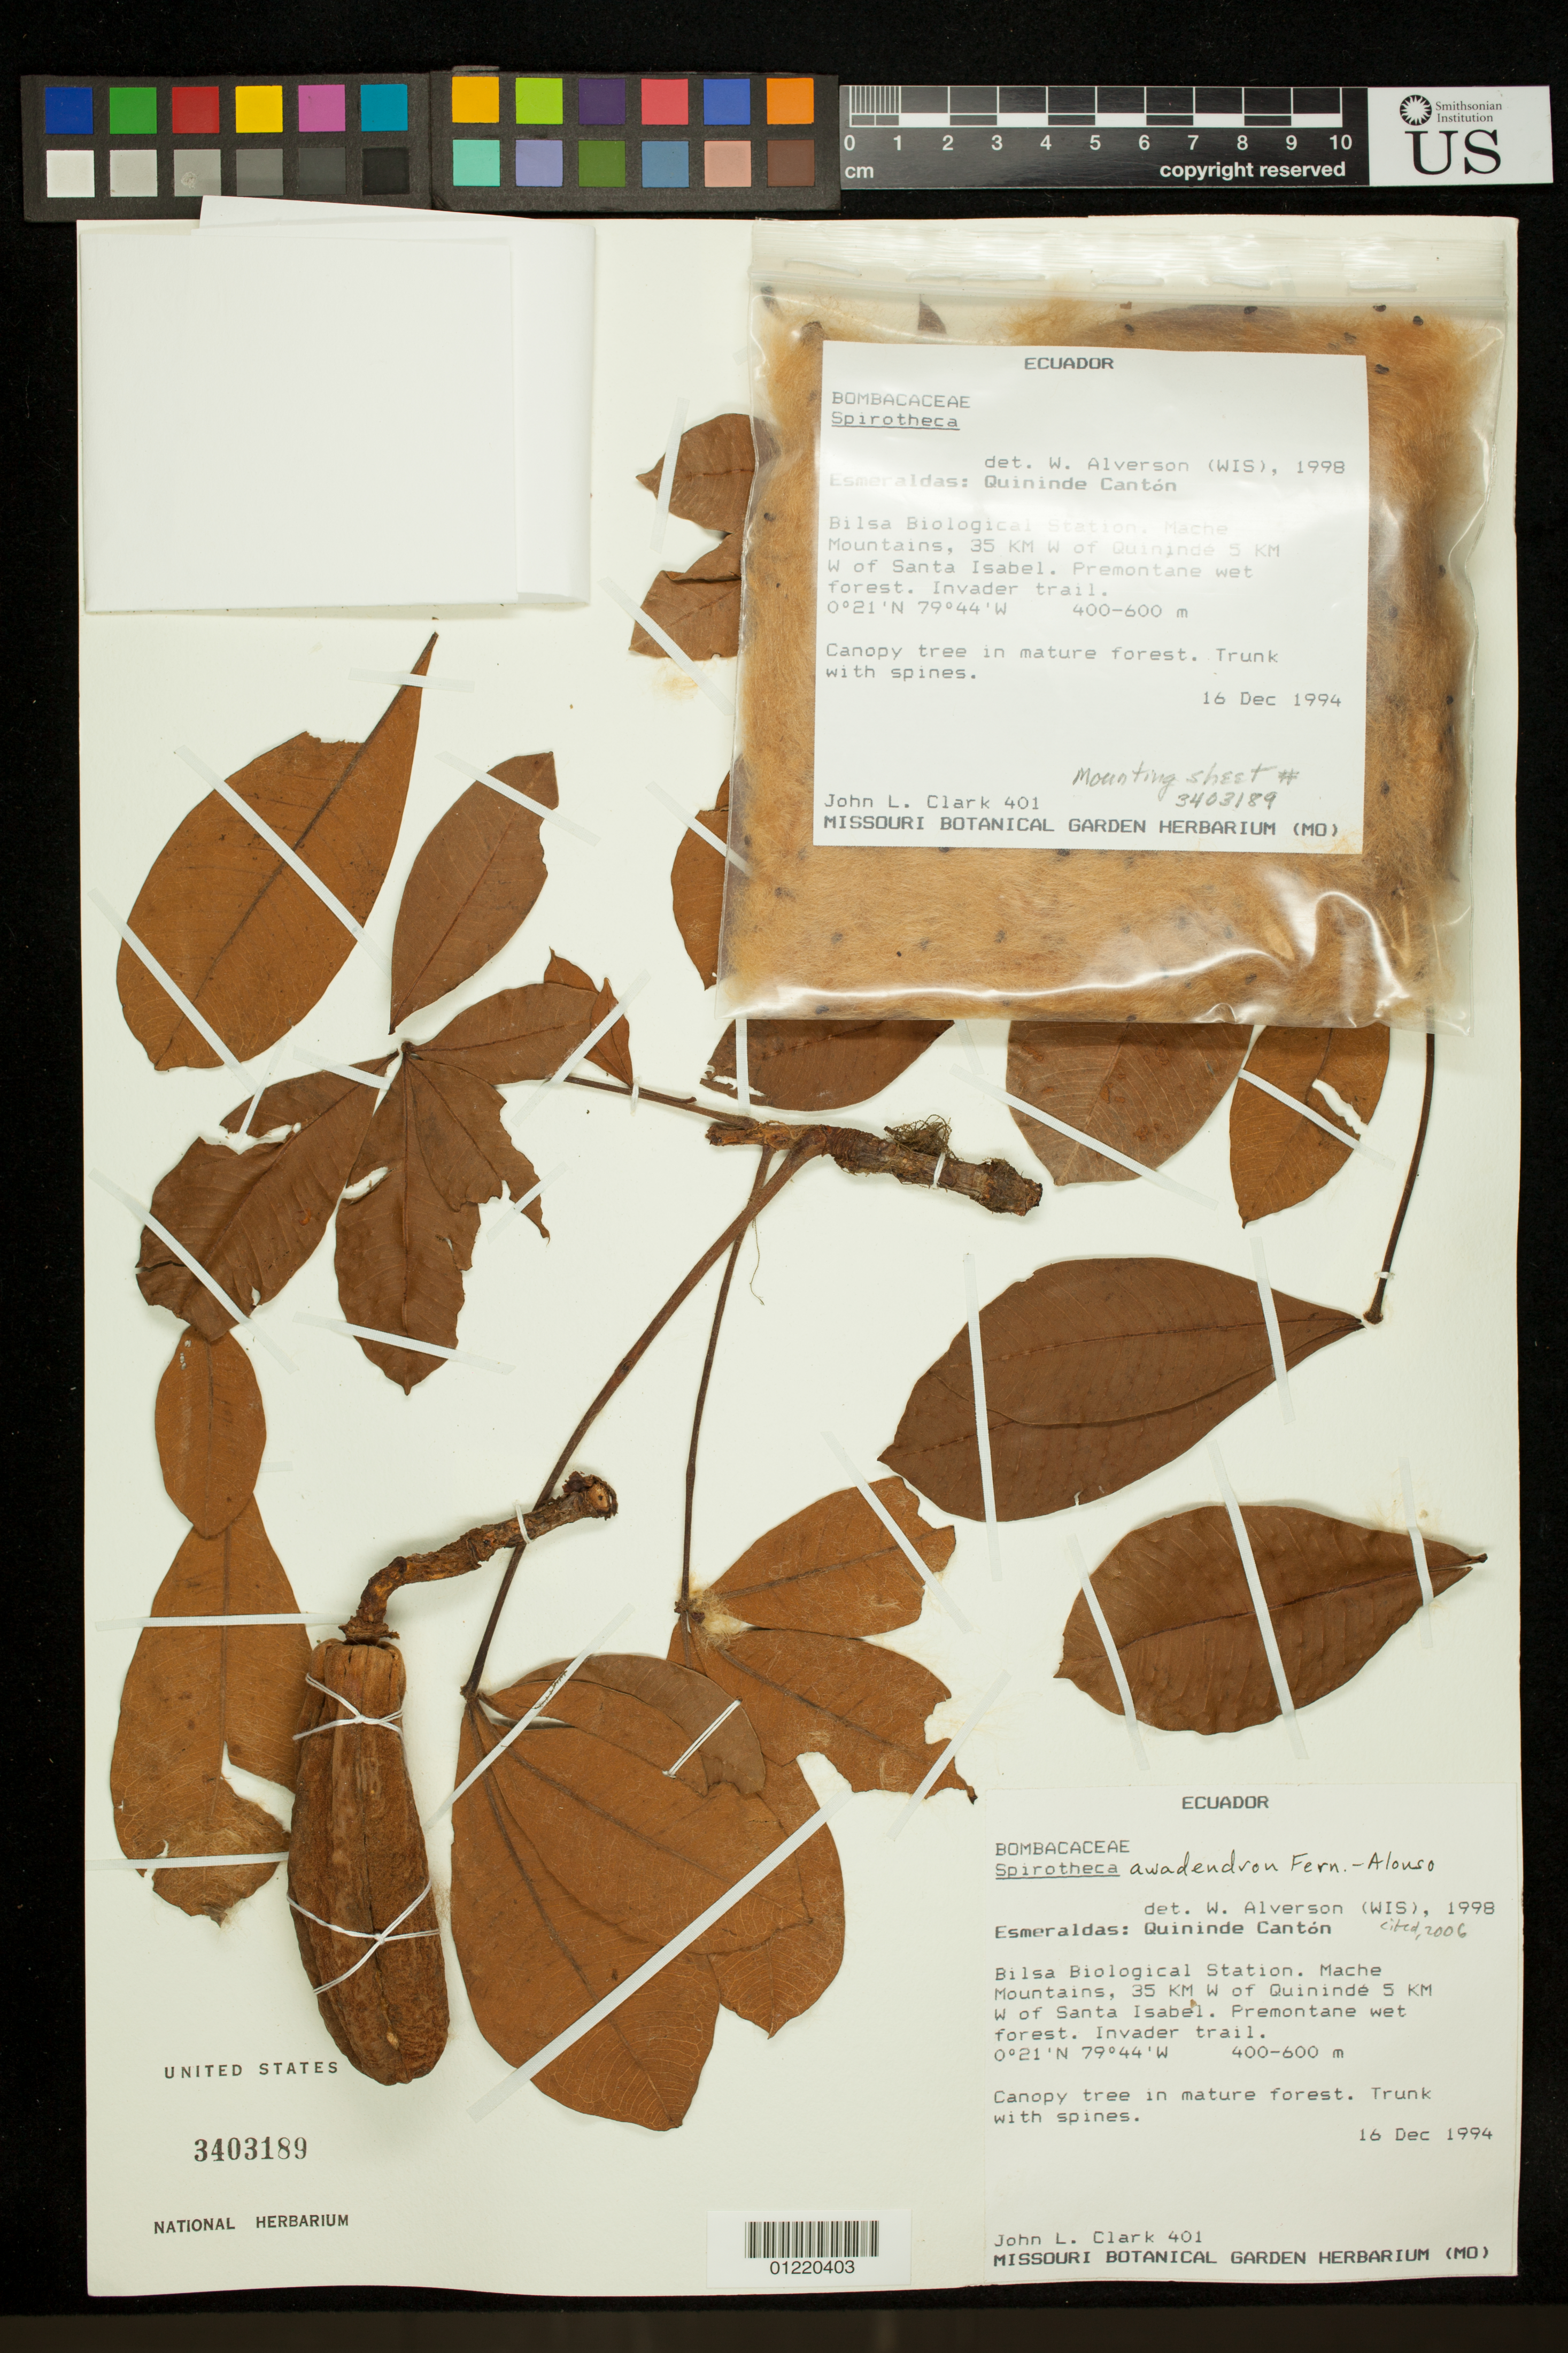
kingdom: Plantae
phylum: Tracheophyta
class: Magnoliopsida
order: Malvales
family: Malvaceae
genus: Spirotheca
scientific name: Spirotheca awadendron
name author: Fern. Alonso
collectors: J. L. Clark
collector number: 401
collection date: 1994-12-16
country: Ecuador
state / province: Esmeraldas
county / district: Quinindé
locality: Bilsa Biological Station, Mache Mountains, 35 km W of Quinindé, 5 km W of Santa Isabel. Invader trail.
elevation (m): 400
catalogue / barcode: US 3403189